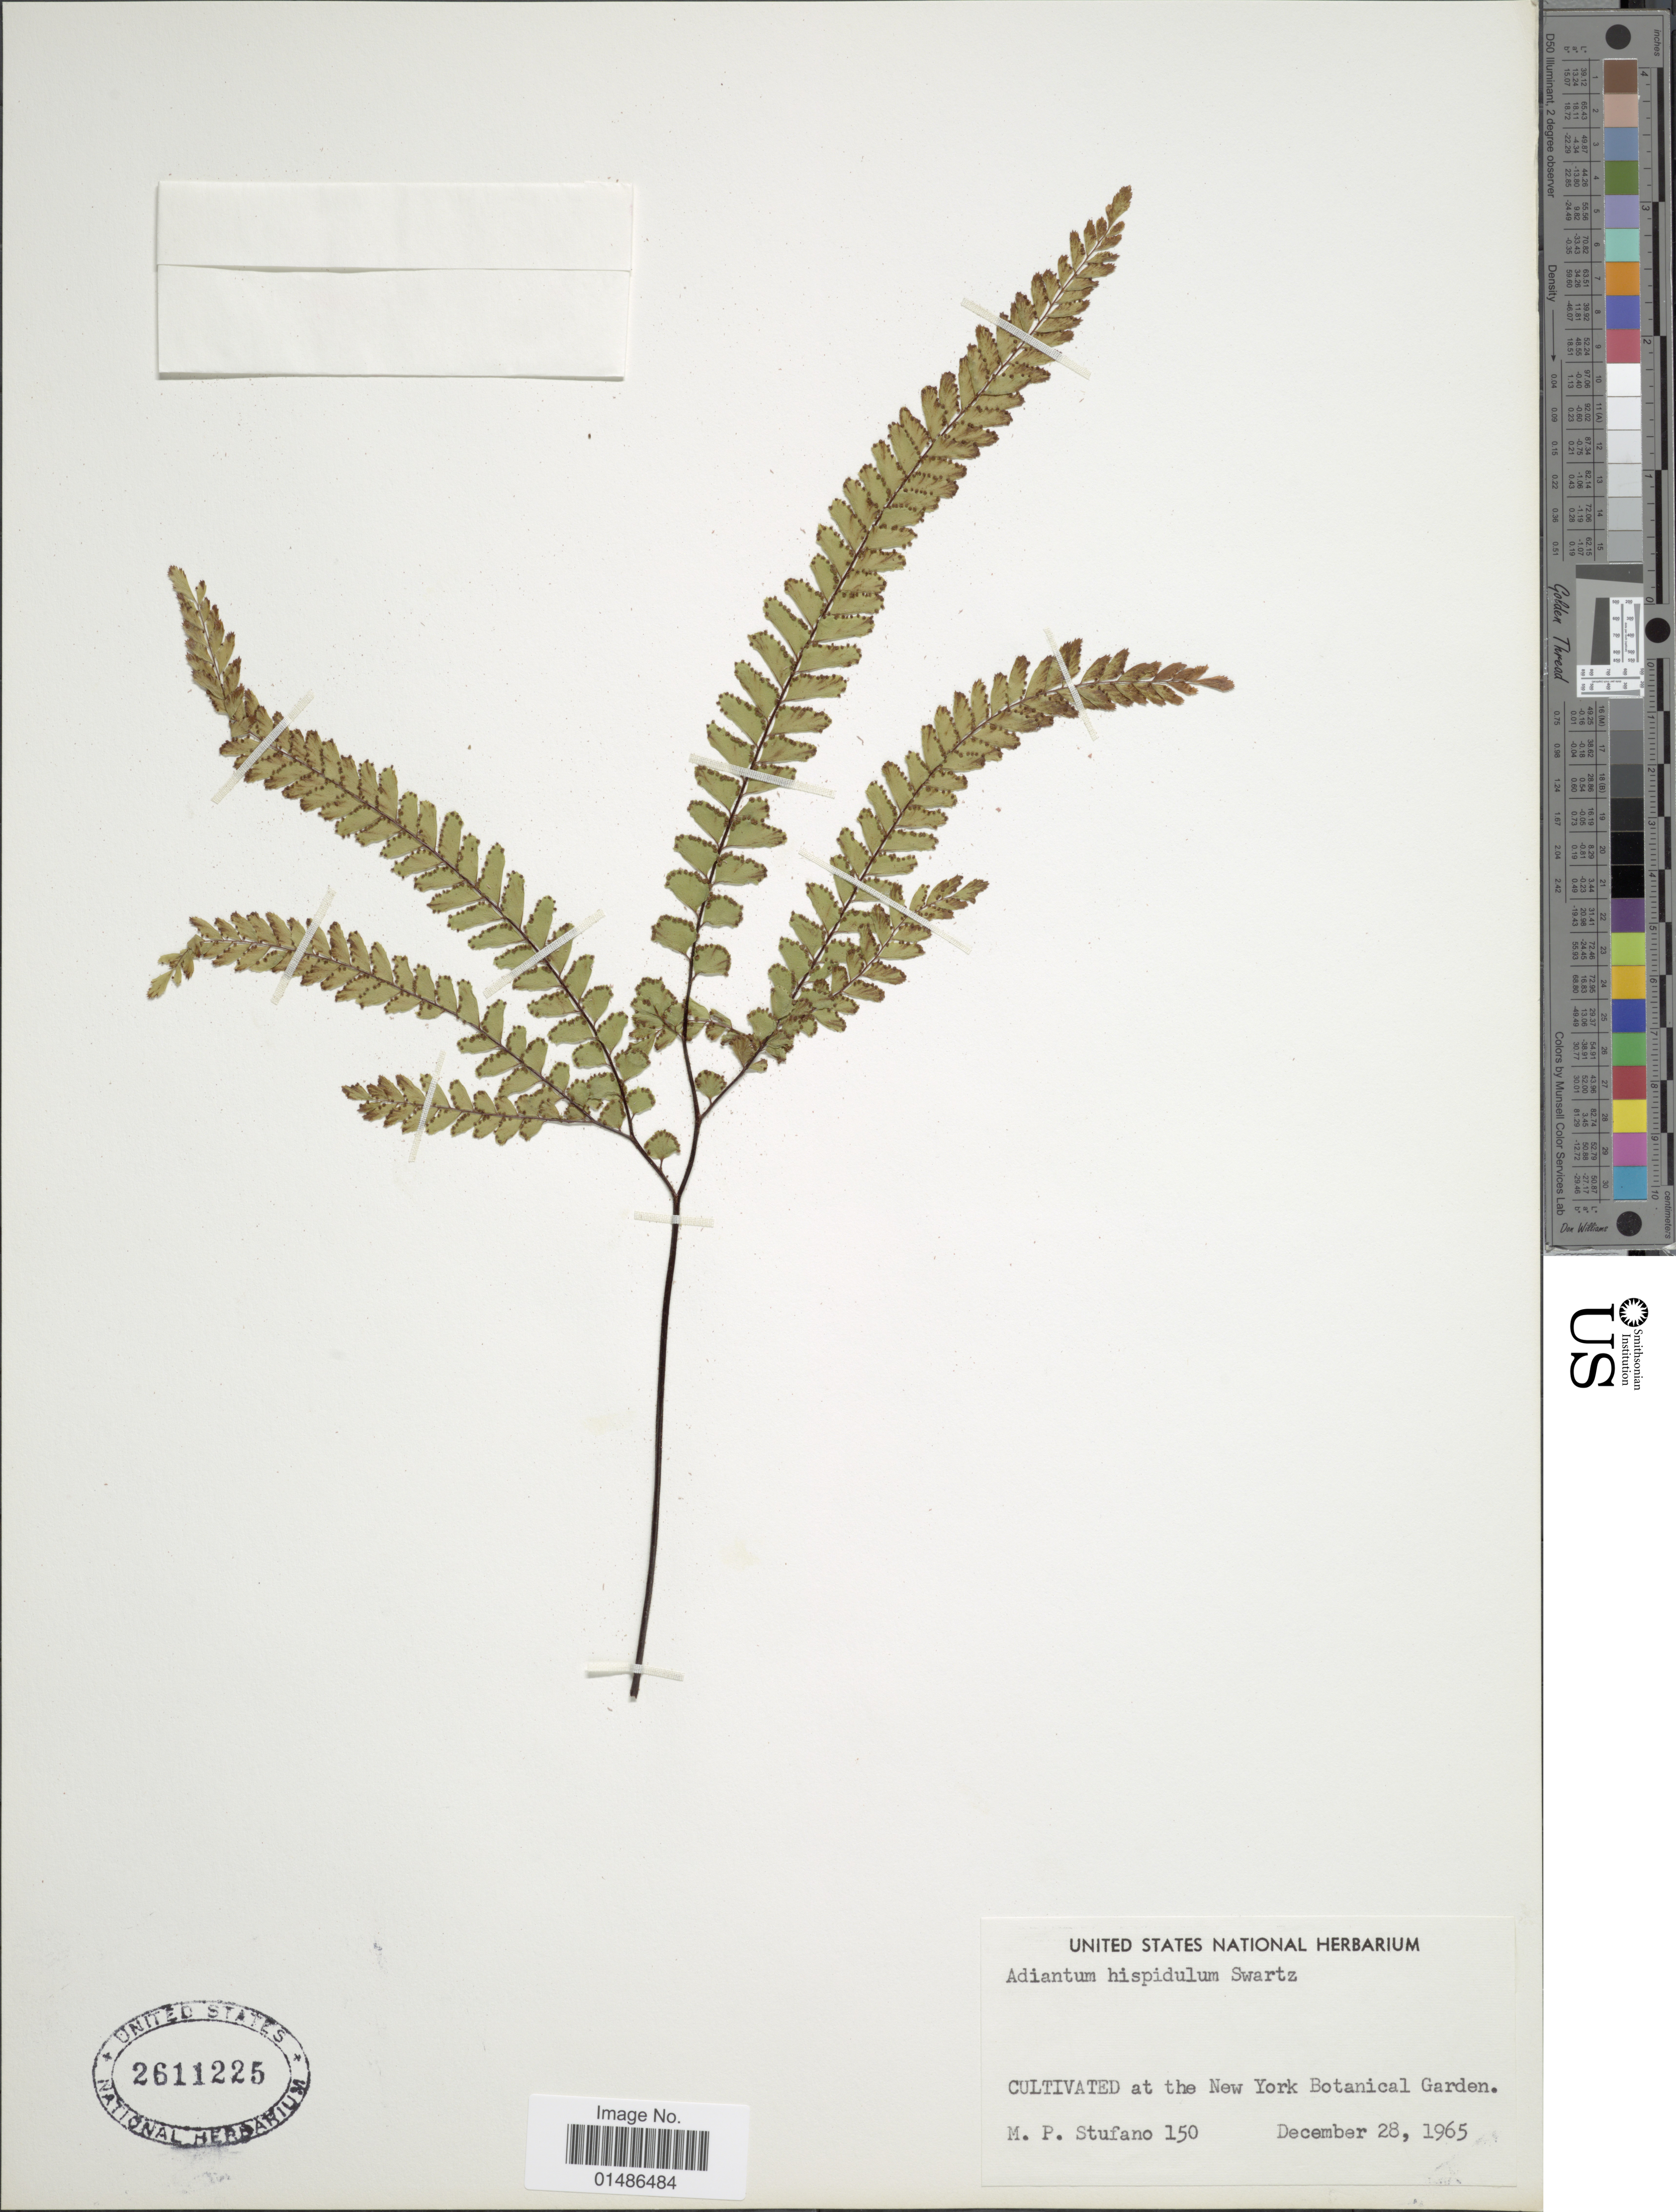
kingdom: Plantae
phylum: Tracheophyta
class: Polypodiopsida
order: Polypodiales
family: Pteridaceae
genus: Adiantum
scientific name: Adiantum hispidulum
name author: Sw.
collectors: M. Stufano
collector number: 150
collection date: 1965-12-28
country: United States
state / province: New York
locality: Cultivated at the New York Botanical Garden.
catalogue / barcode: US 2611225